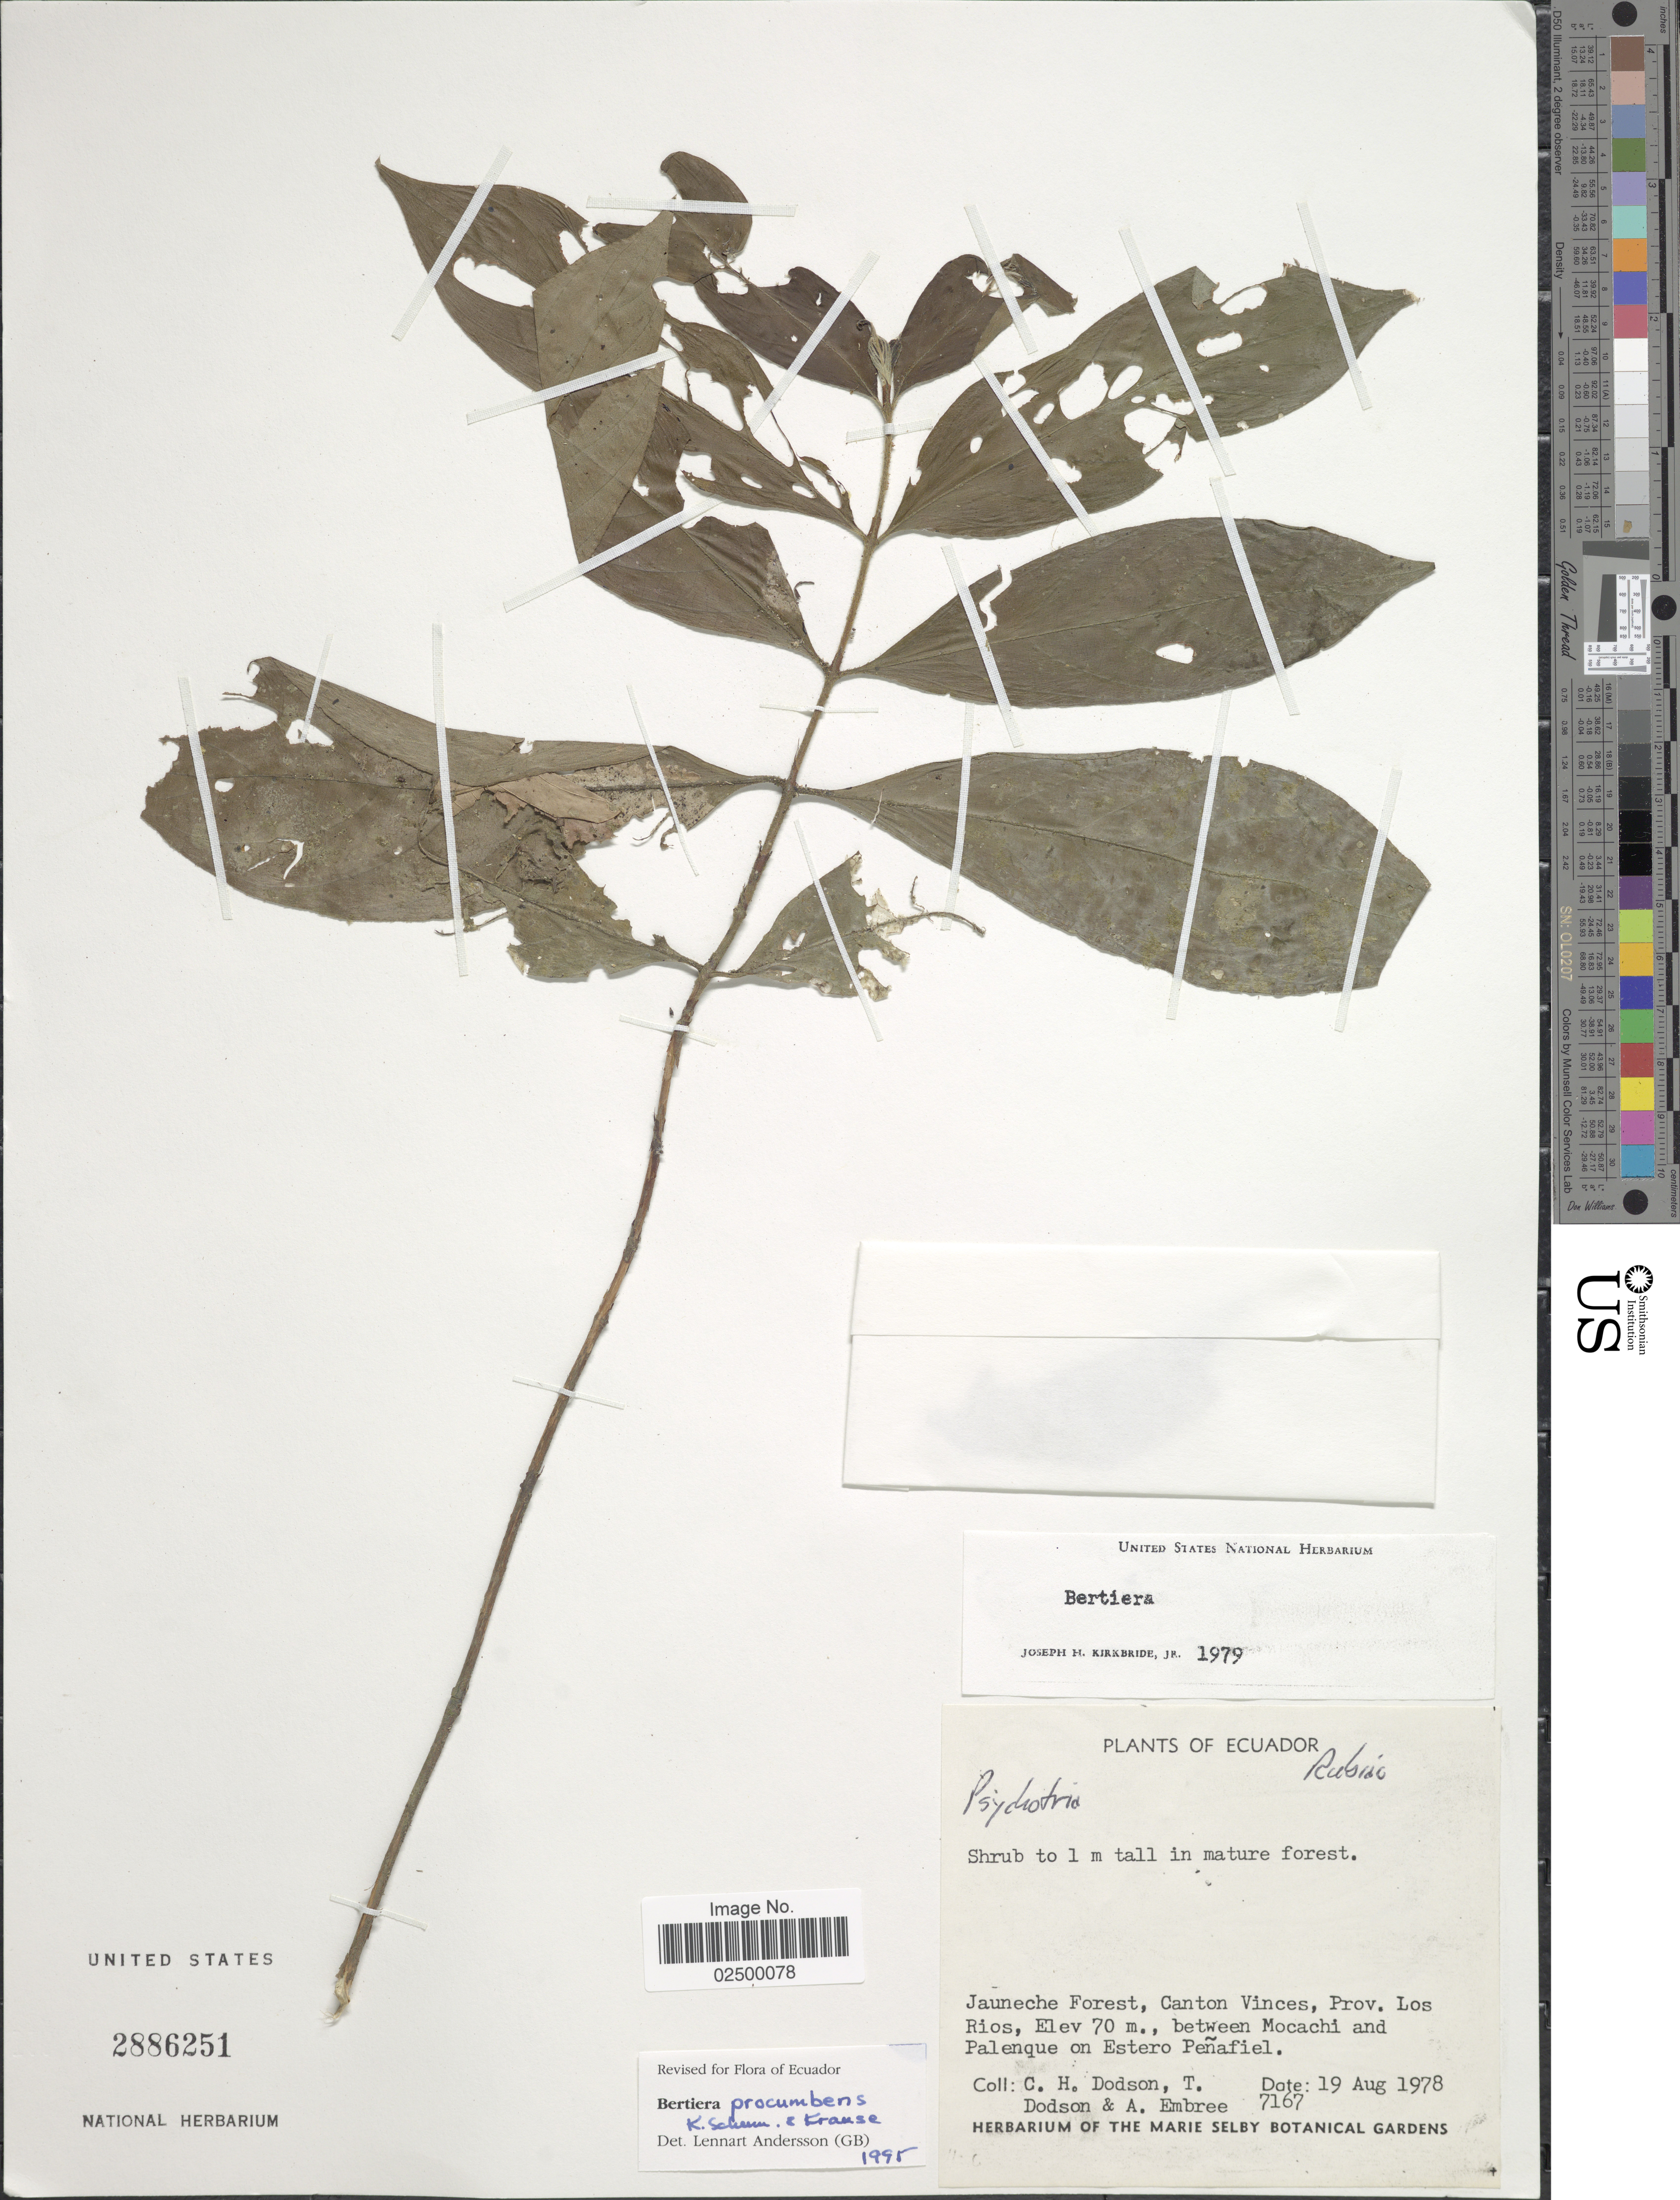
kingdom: Plantae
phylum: Tracheophyta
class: Magnoliopsida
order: Gentianales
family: Rubiaceae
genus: Bertiera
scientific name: Bertiera procumbens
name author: K. Schum. & K. Krause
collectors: C. H. Dodson, T. A. Dodson & A. Embree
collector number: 7167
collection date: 1978-08-19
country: Ecuador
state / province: Los Ríos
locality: Jauneche Forest, Canton Vinces, Prov. Los Rios, between Mocachi and Palenque on Estero Penafiel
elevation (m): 70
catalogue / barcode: US 2886251